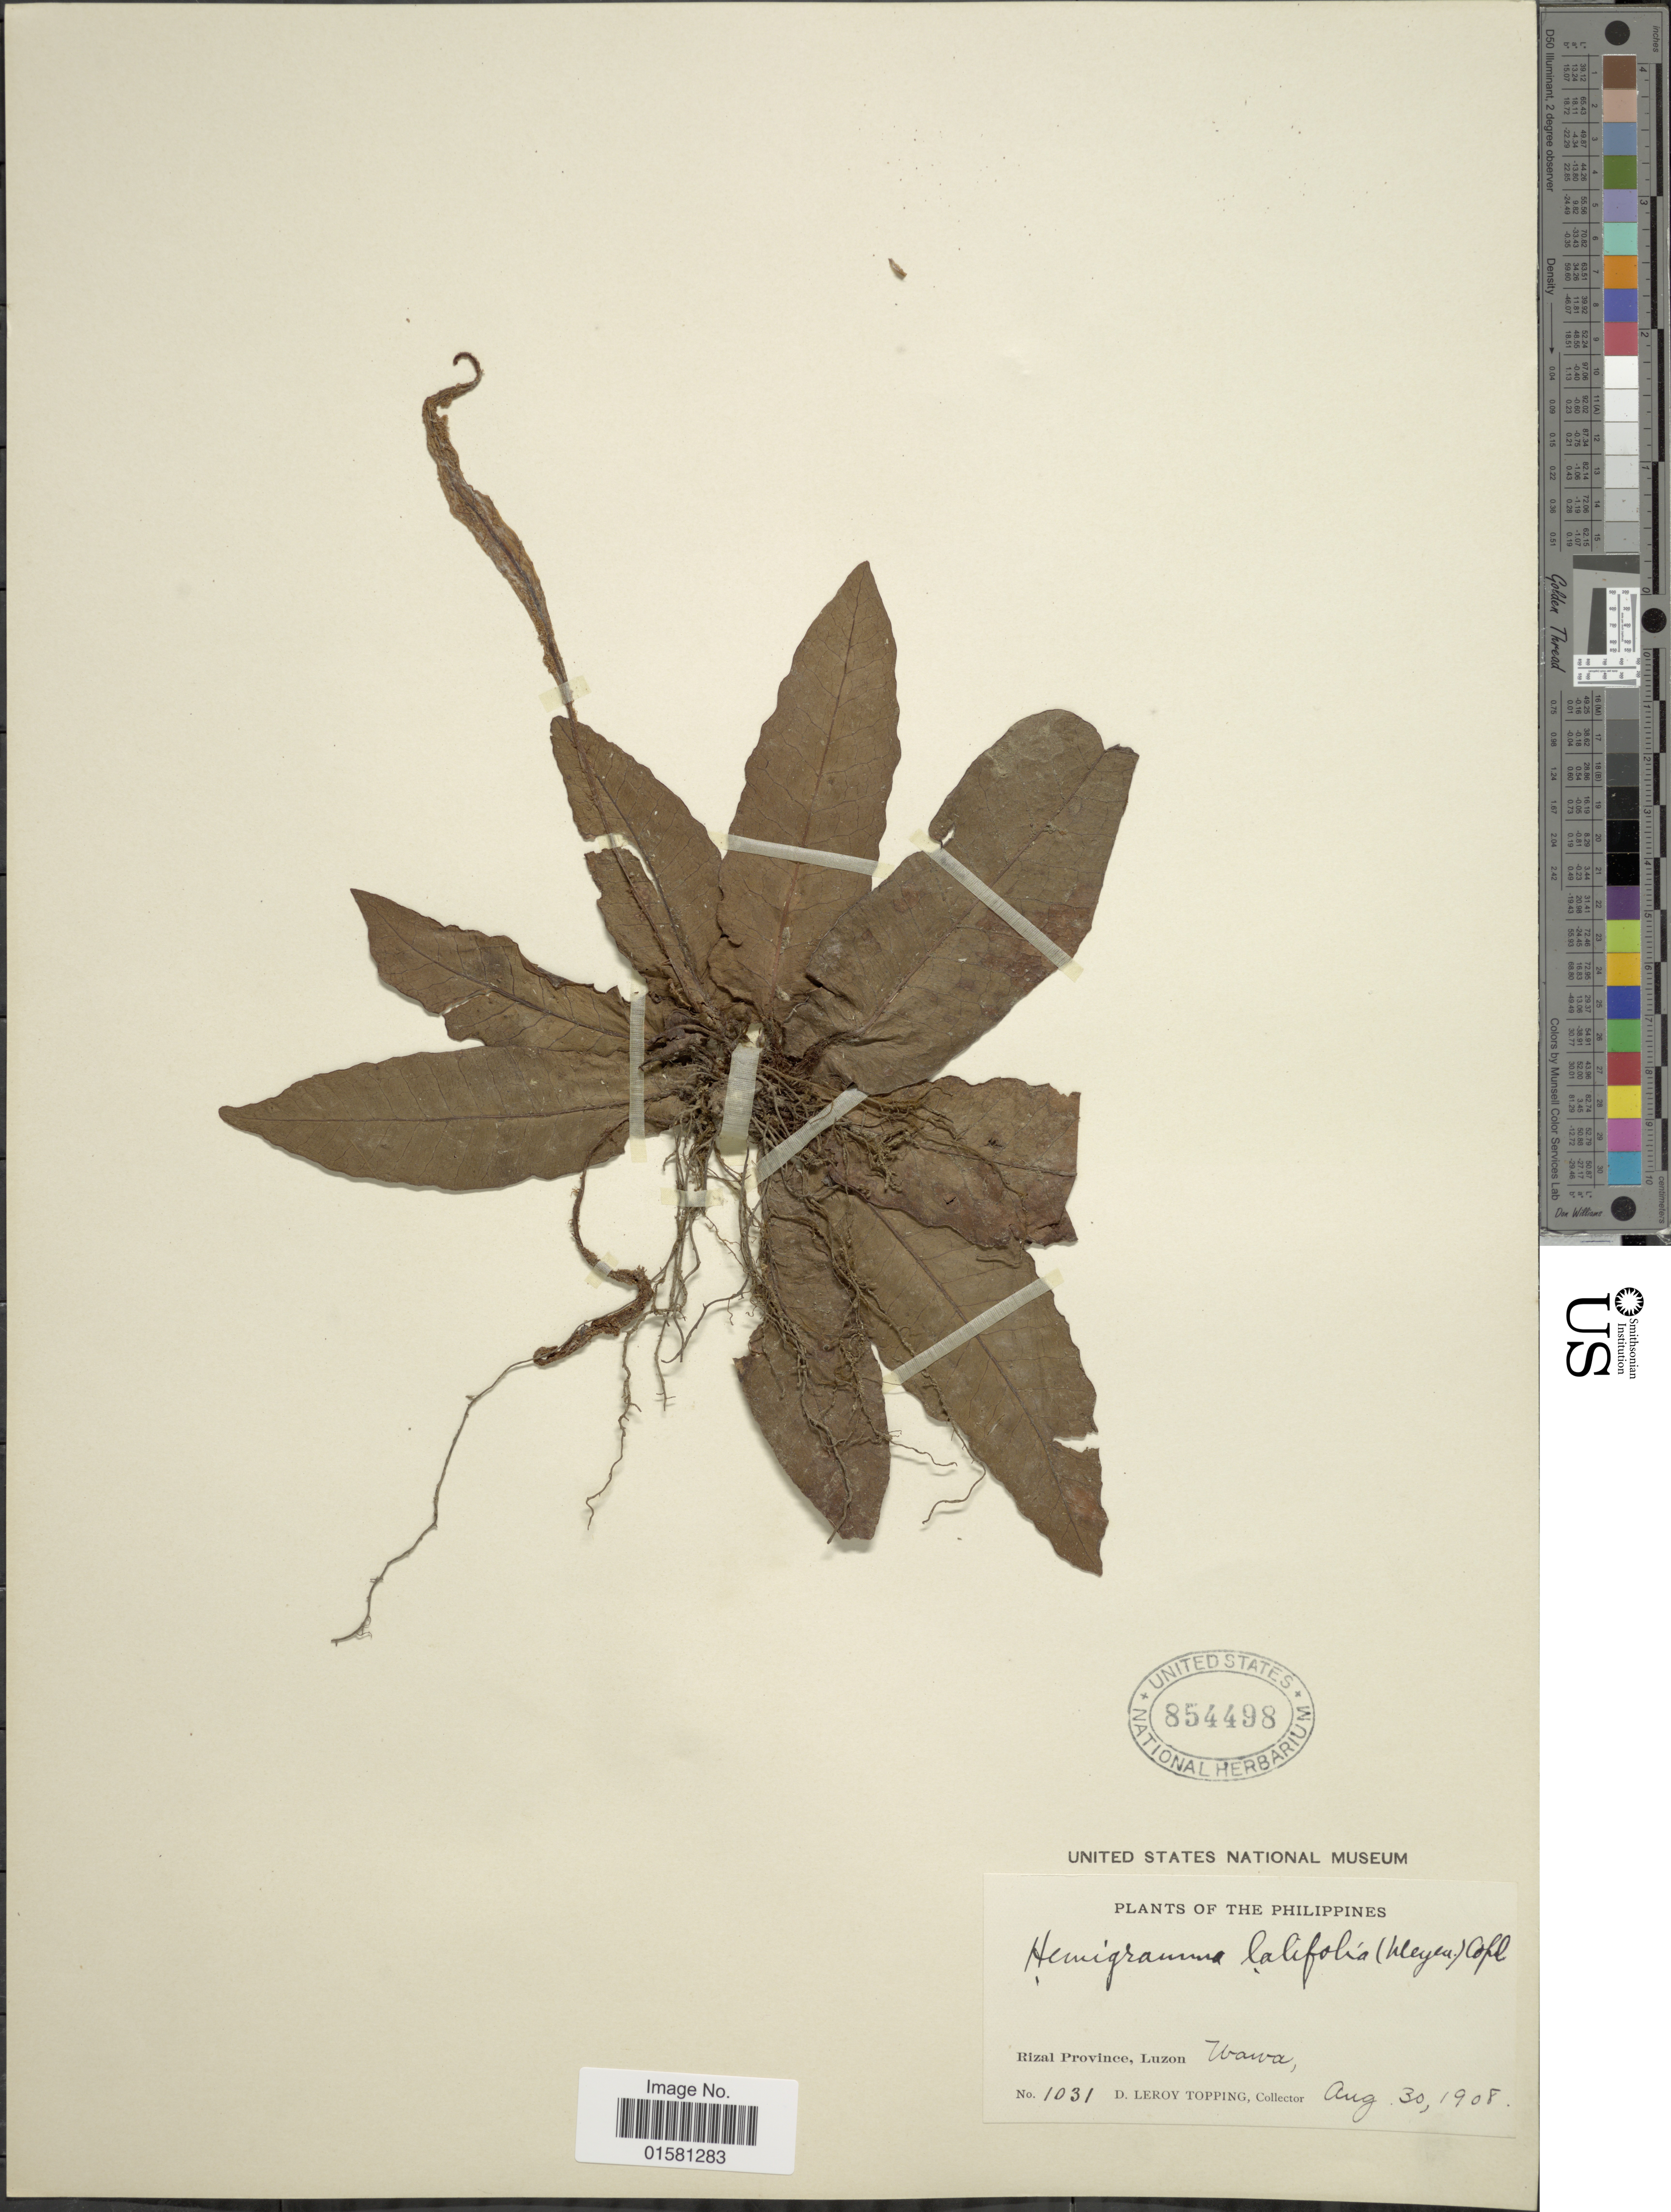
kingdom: Plantae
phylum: Tracheophyta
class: Polypodiopsida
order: Polypodiales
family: Tectariaceae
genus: Tectaria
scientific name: Tectaria taccifolia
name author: (Fée) M.G. Price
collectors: D. L. Topping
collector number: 1031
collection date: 1908-08-30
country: Philippines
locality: Philippines, Rizal Province, Luzon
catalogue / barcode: US 854498